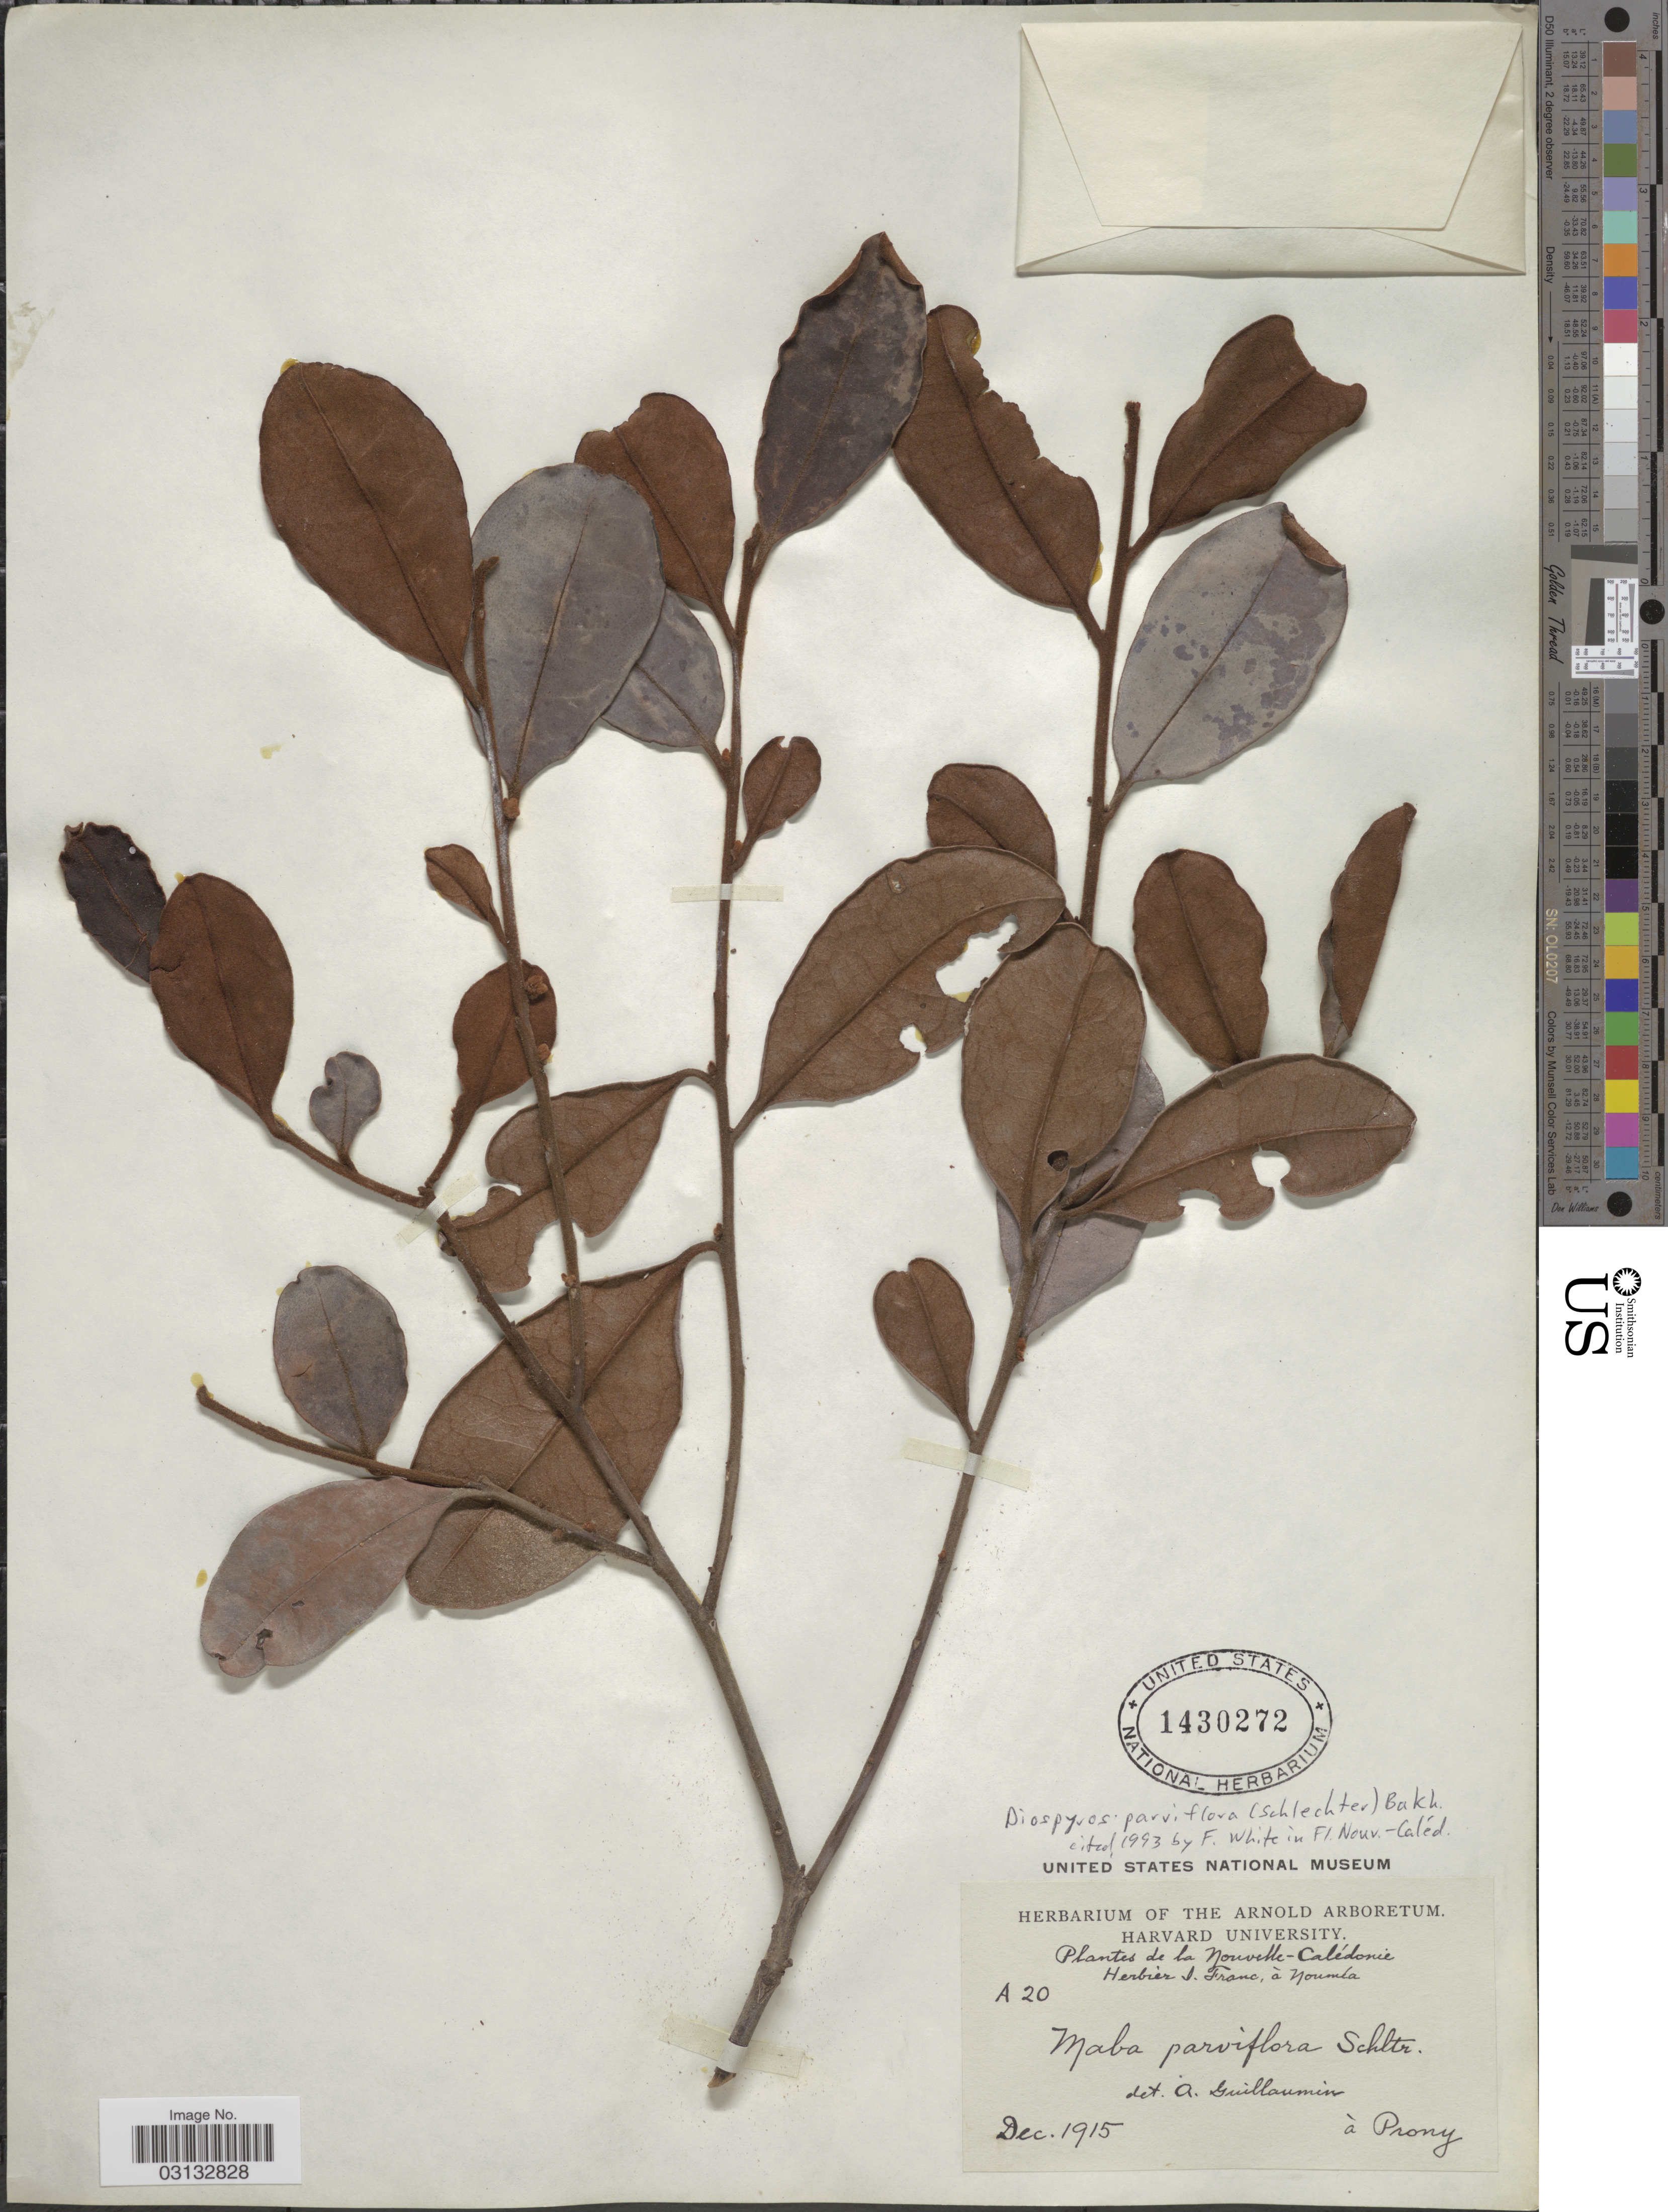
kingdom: Plantae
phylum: Tracheophyta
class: Magnoliopsida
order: Ericales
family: Ebenaceae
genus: Diospyros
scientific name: Diospyros parviflora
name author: (Schltr.) Bakh.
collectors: ex herb. I. Franc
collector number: A20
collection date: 1915-12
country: New Caledonia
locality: Nouvelle-Calédonie. à Prony.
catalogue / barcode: US 1430272